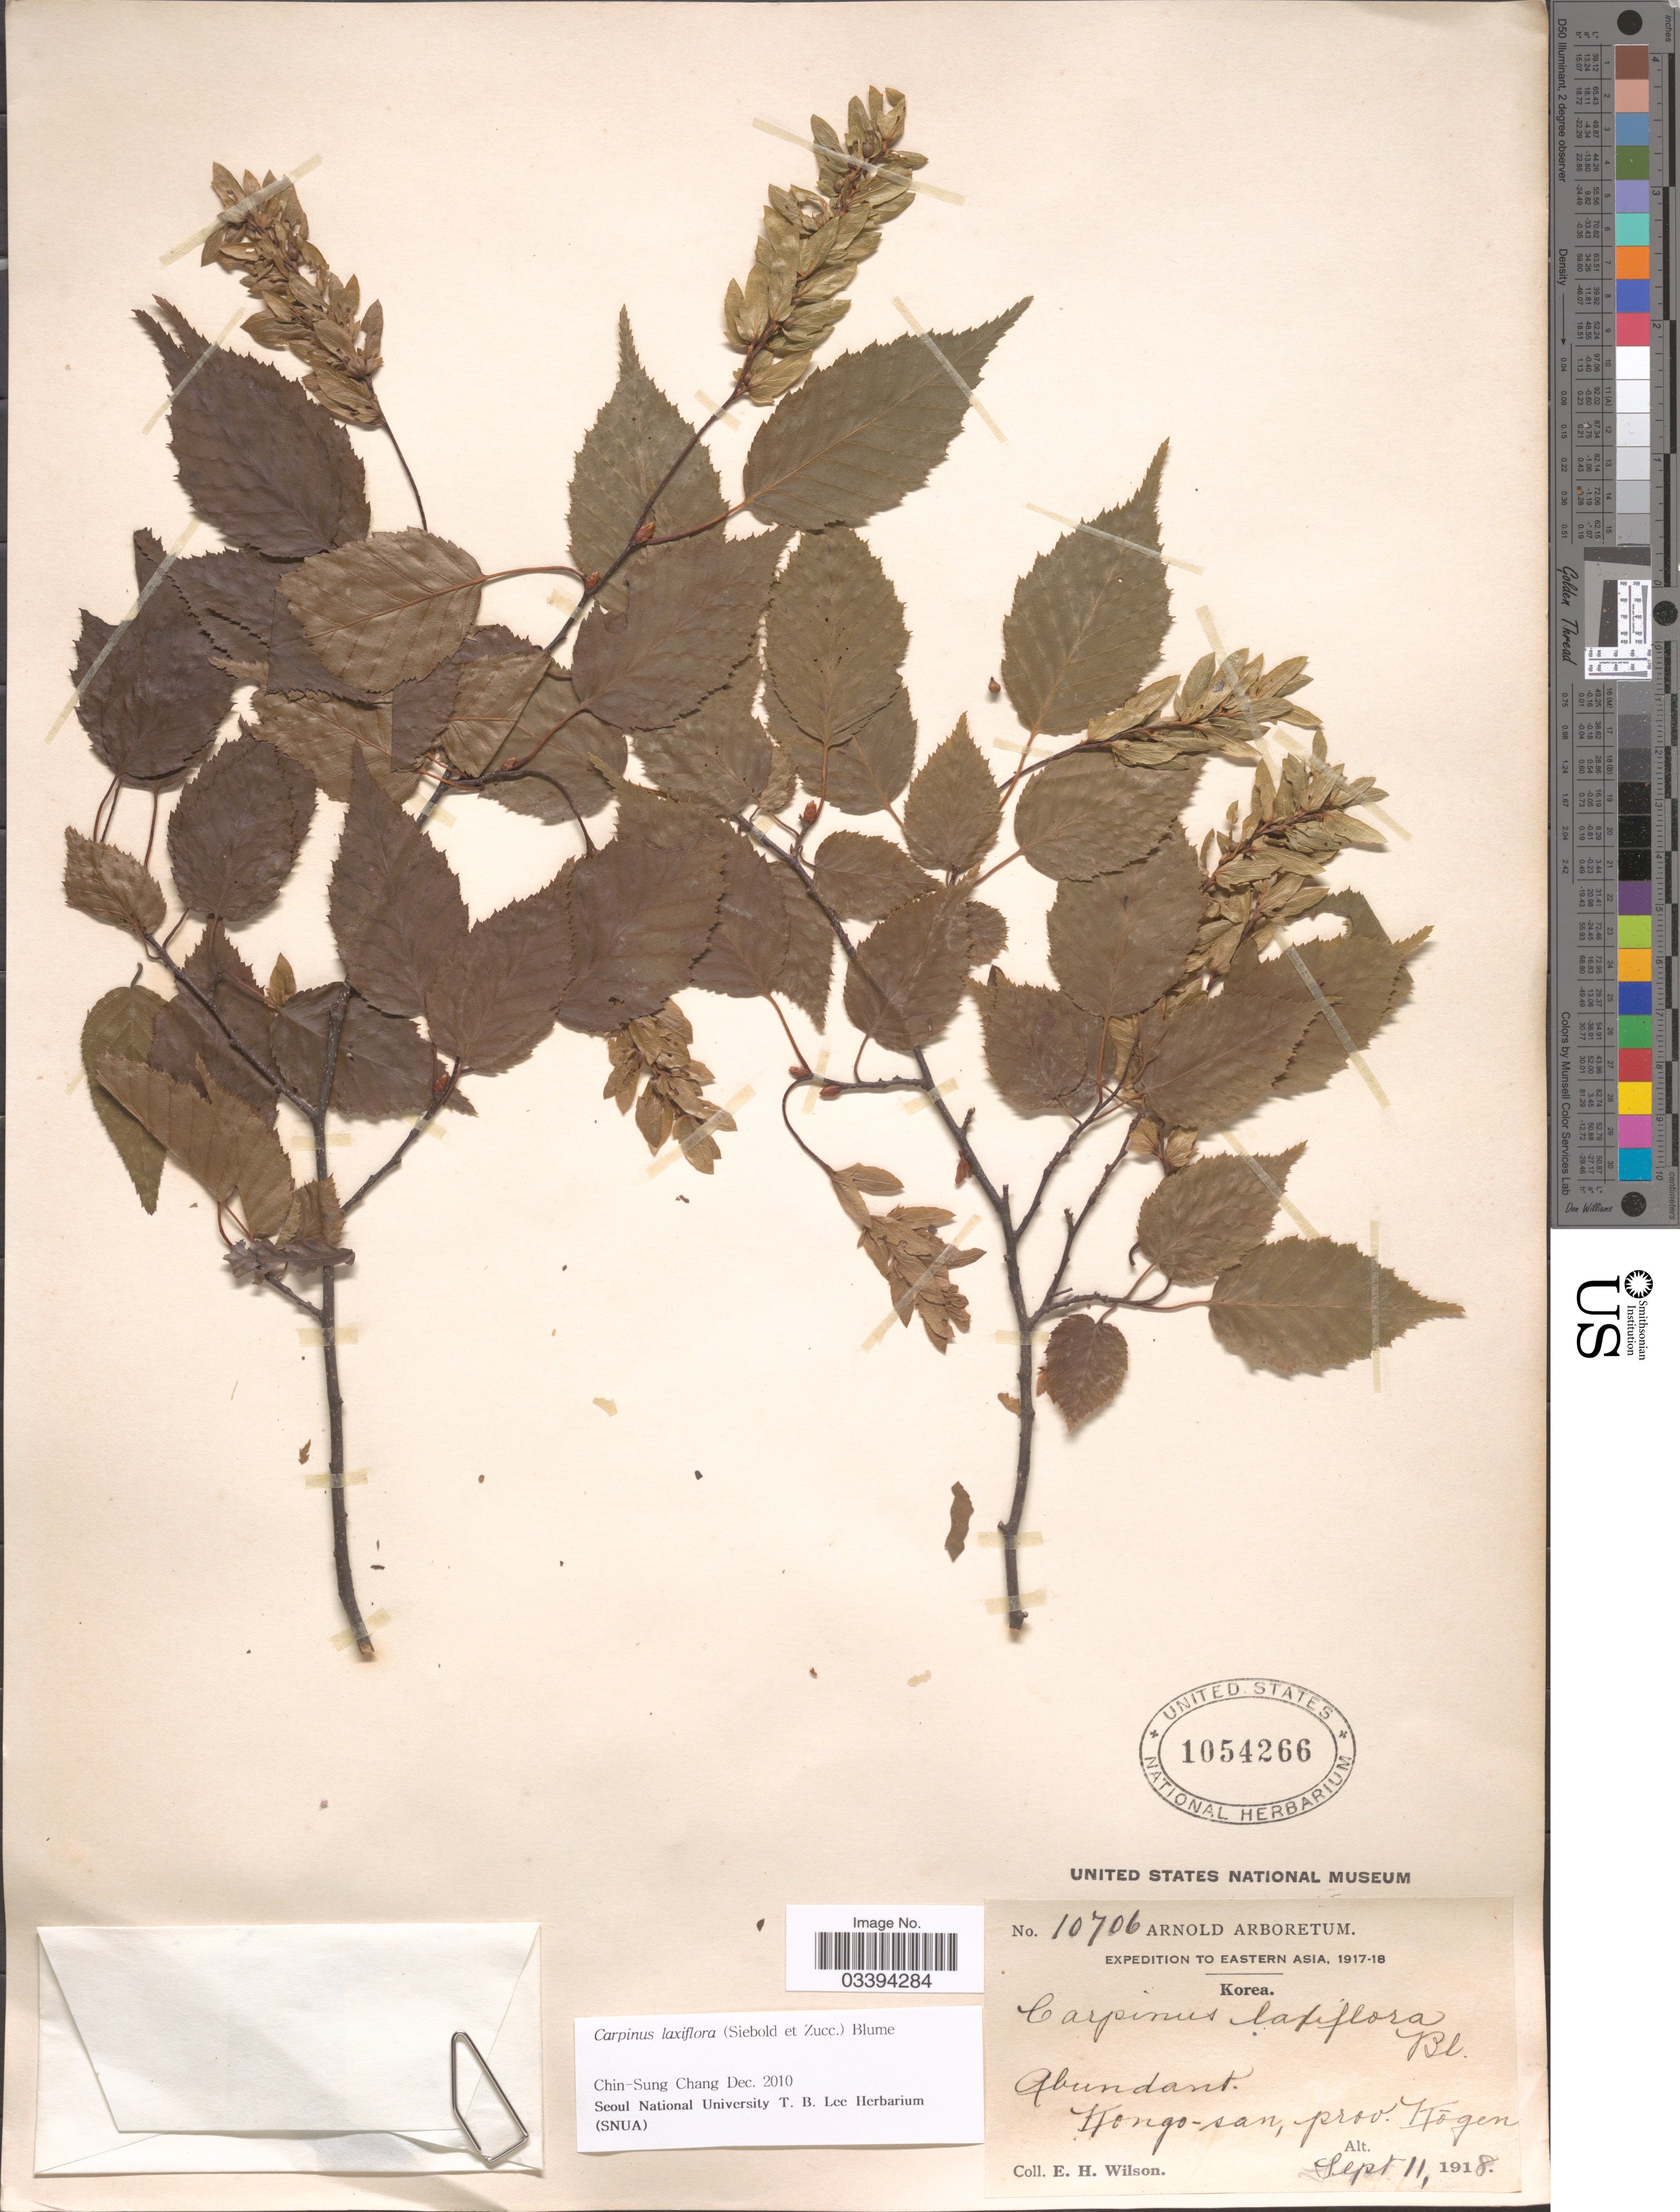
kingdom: Plantae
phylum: Tracheophyta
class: Magnoliopsida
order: Fagales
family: Betulaceae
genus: Carpinus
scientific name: Carpinus laxiflora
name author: (Siebold & Zucc.) Blume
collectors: E. Wilson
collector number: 10706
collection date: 1918-09-11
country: North Korea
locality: Kongo-san, prov. Kōgen.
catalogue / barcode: US 1054266